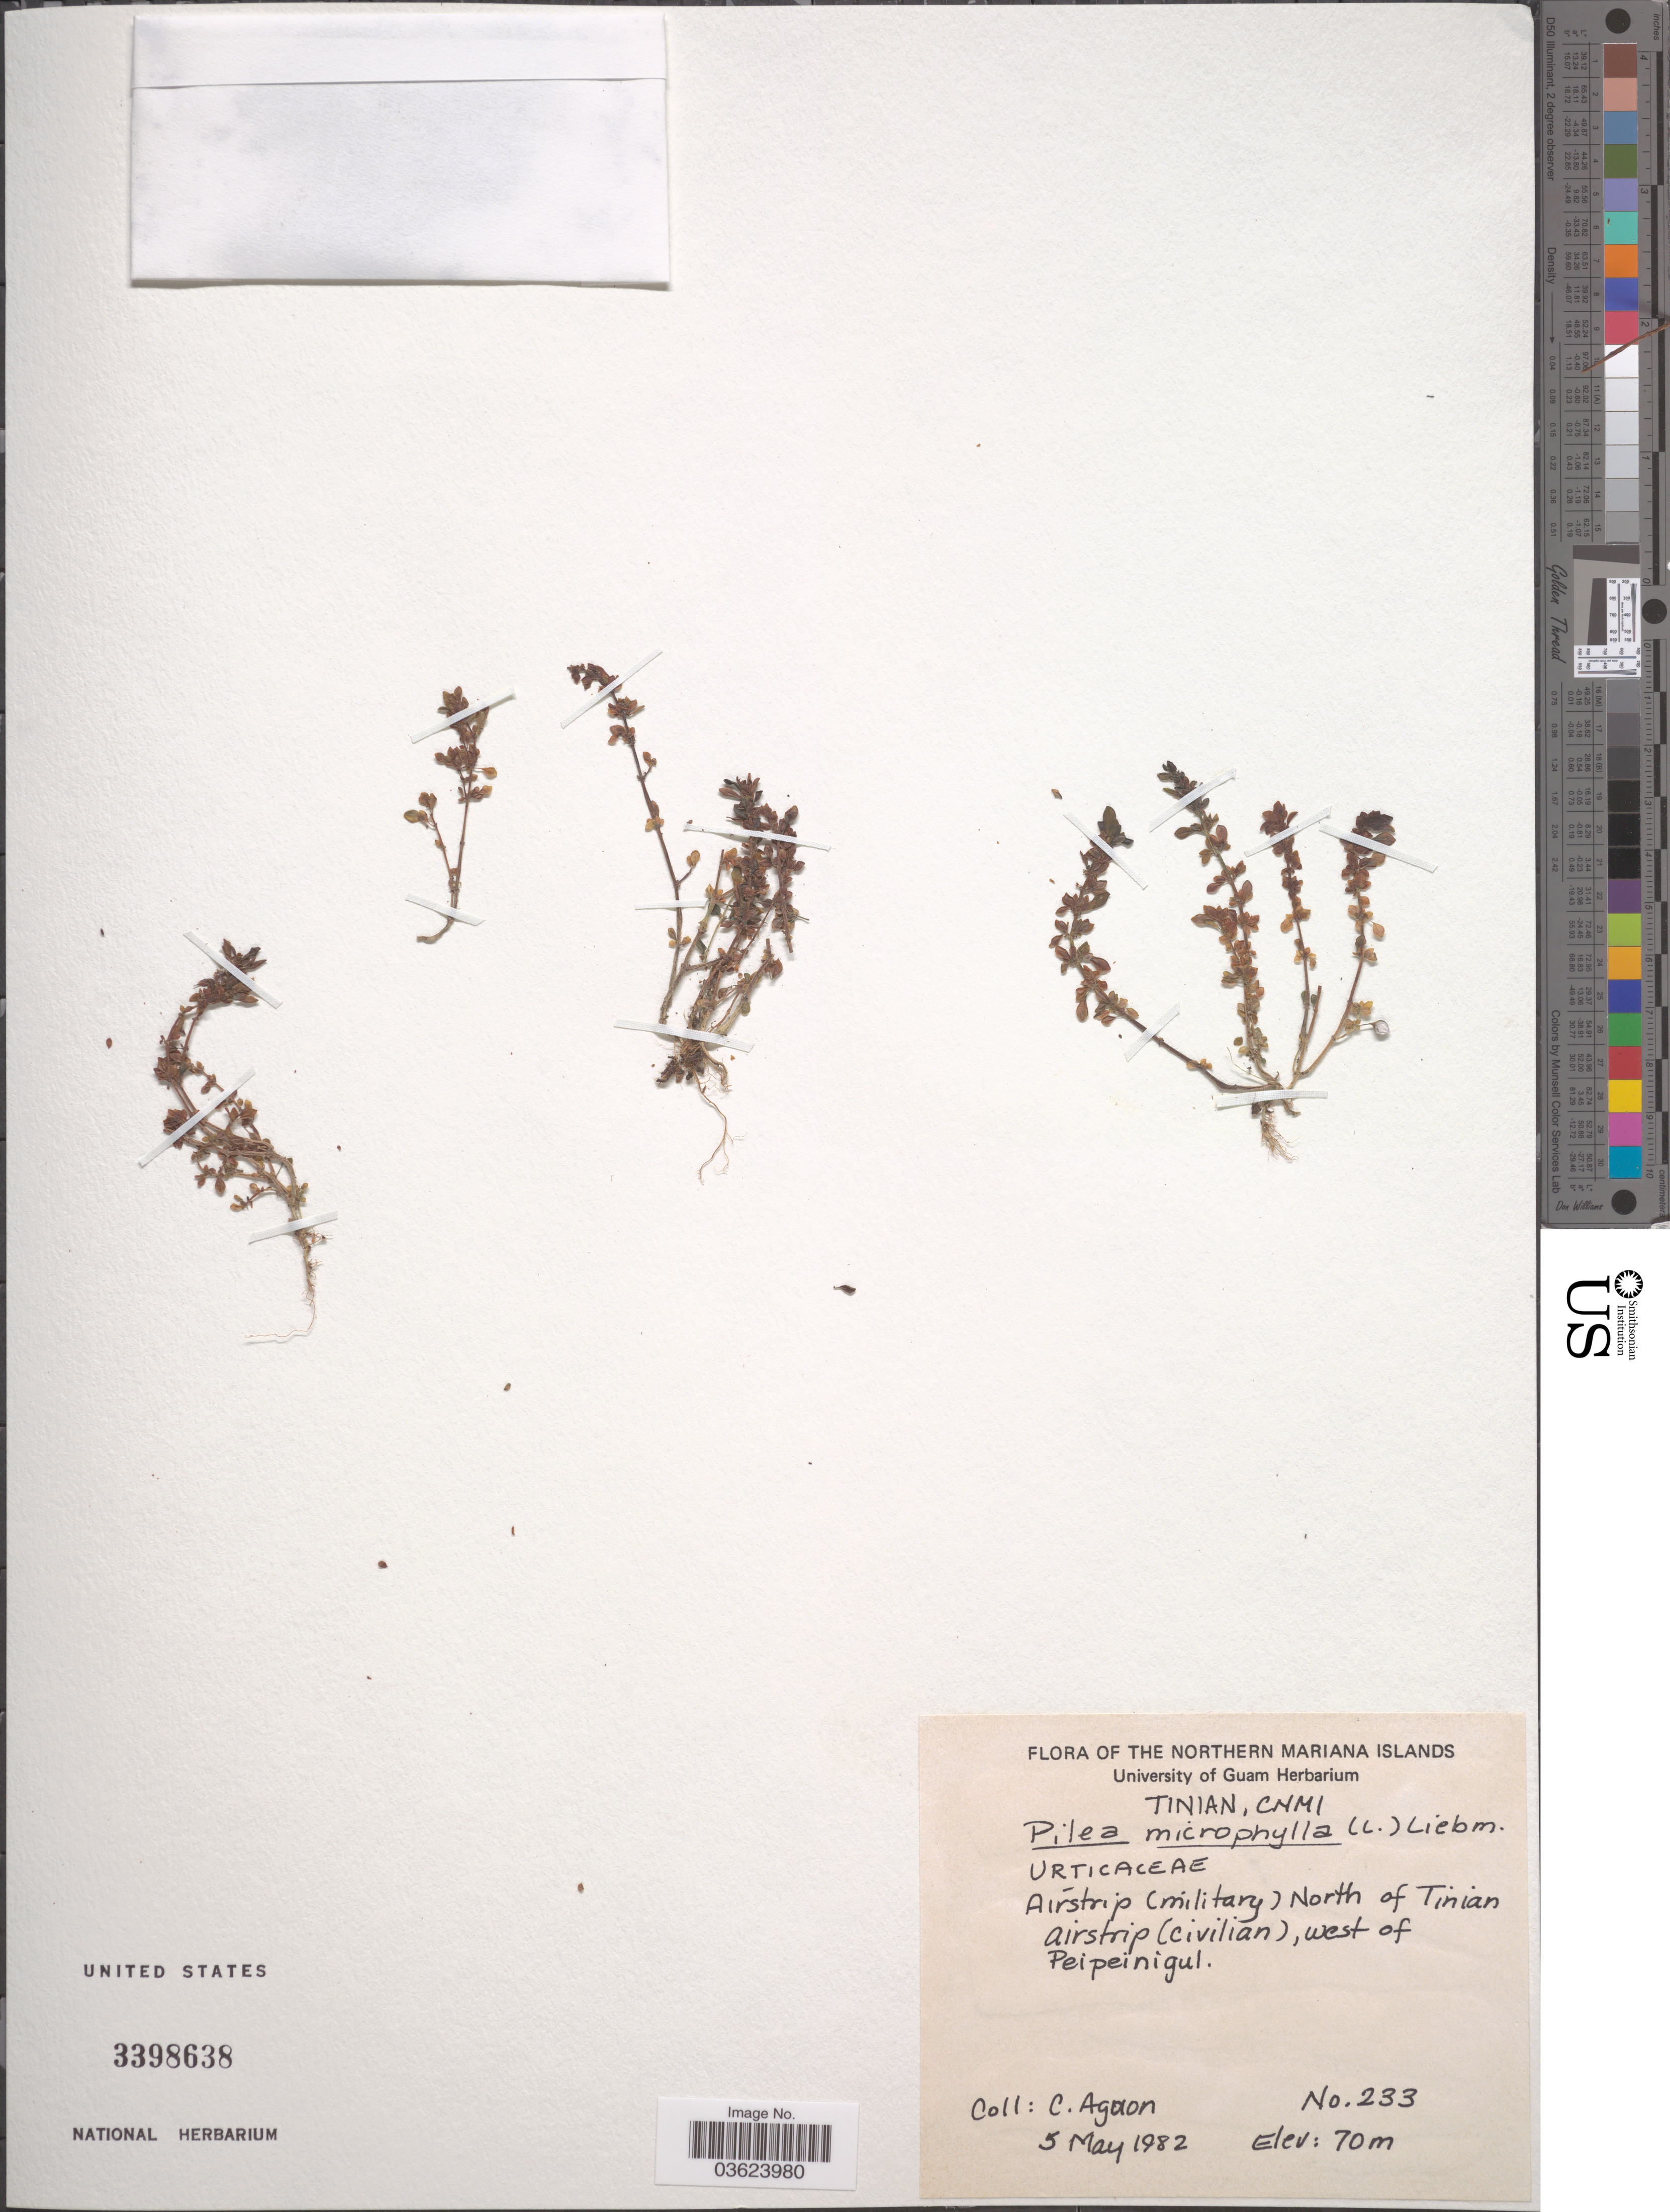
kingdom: Plantae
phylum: Tracheophyta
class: Magnoliopsida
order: Rosales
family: Urticaceae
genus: Pilea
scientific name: Pilea microphylla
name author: (L.) Liebm.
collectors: C. Aguon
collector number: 233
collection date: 1982-05-05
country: Northern Mariana Islands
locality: Tinian, CNMI. Airstrip (military) North of Tinian airstrip (civilian), west of Peipeinigul.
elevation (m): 70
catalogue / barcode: US 3398638